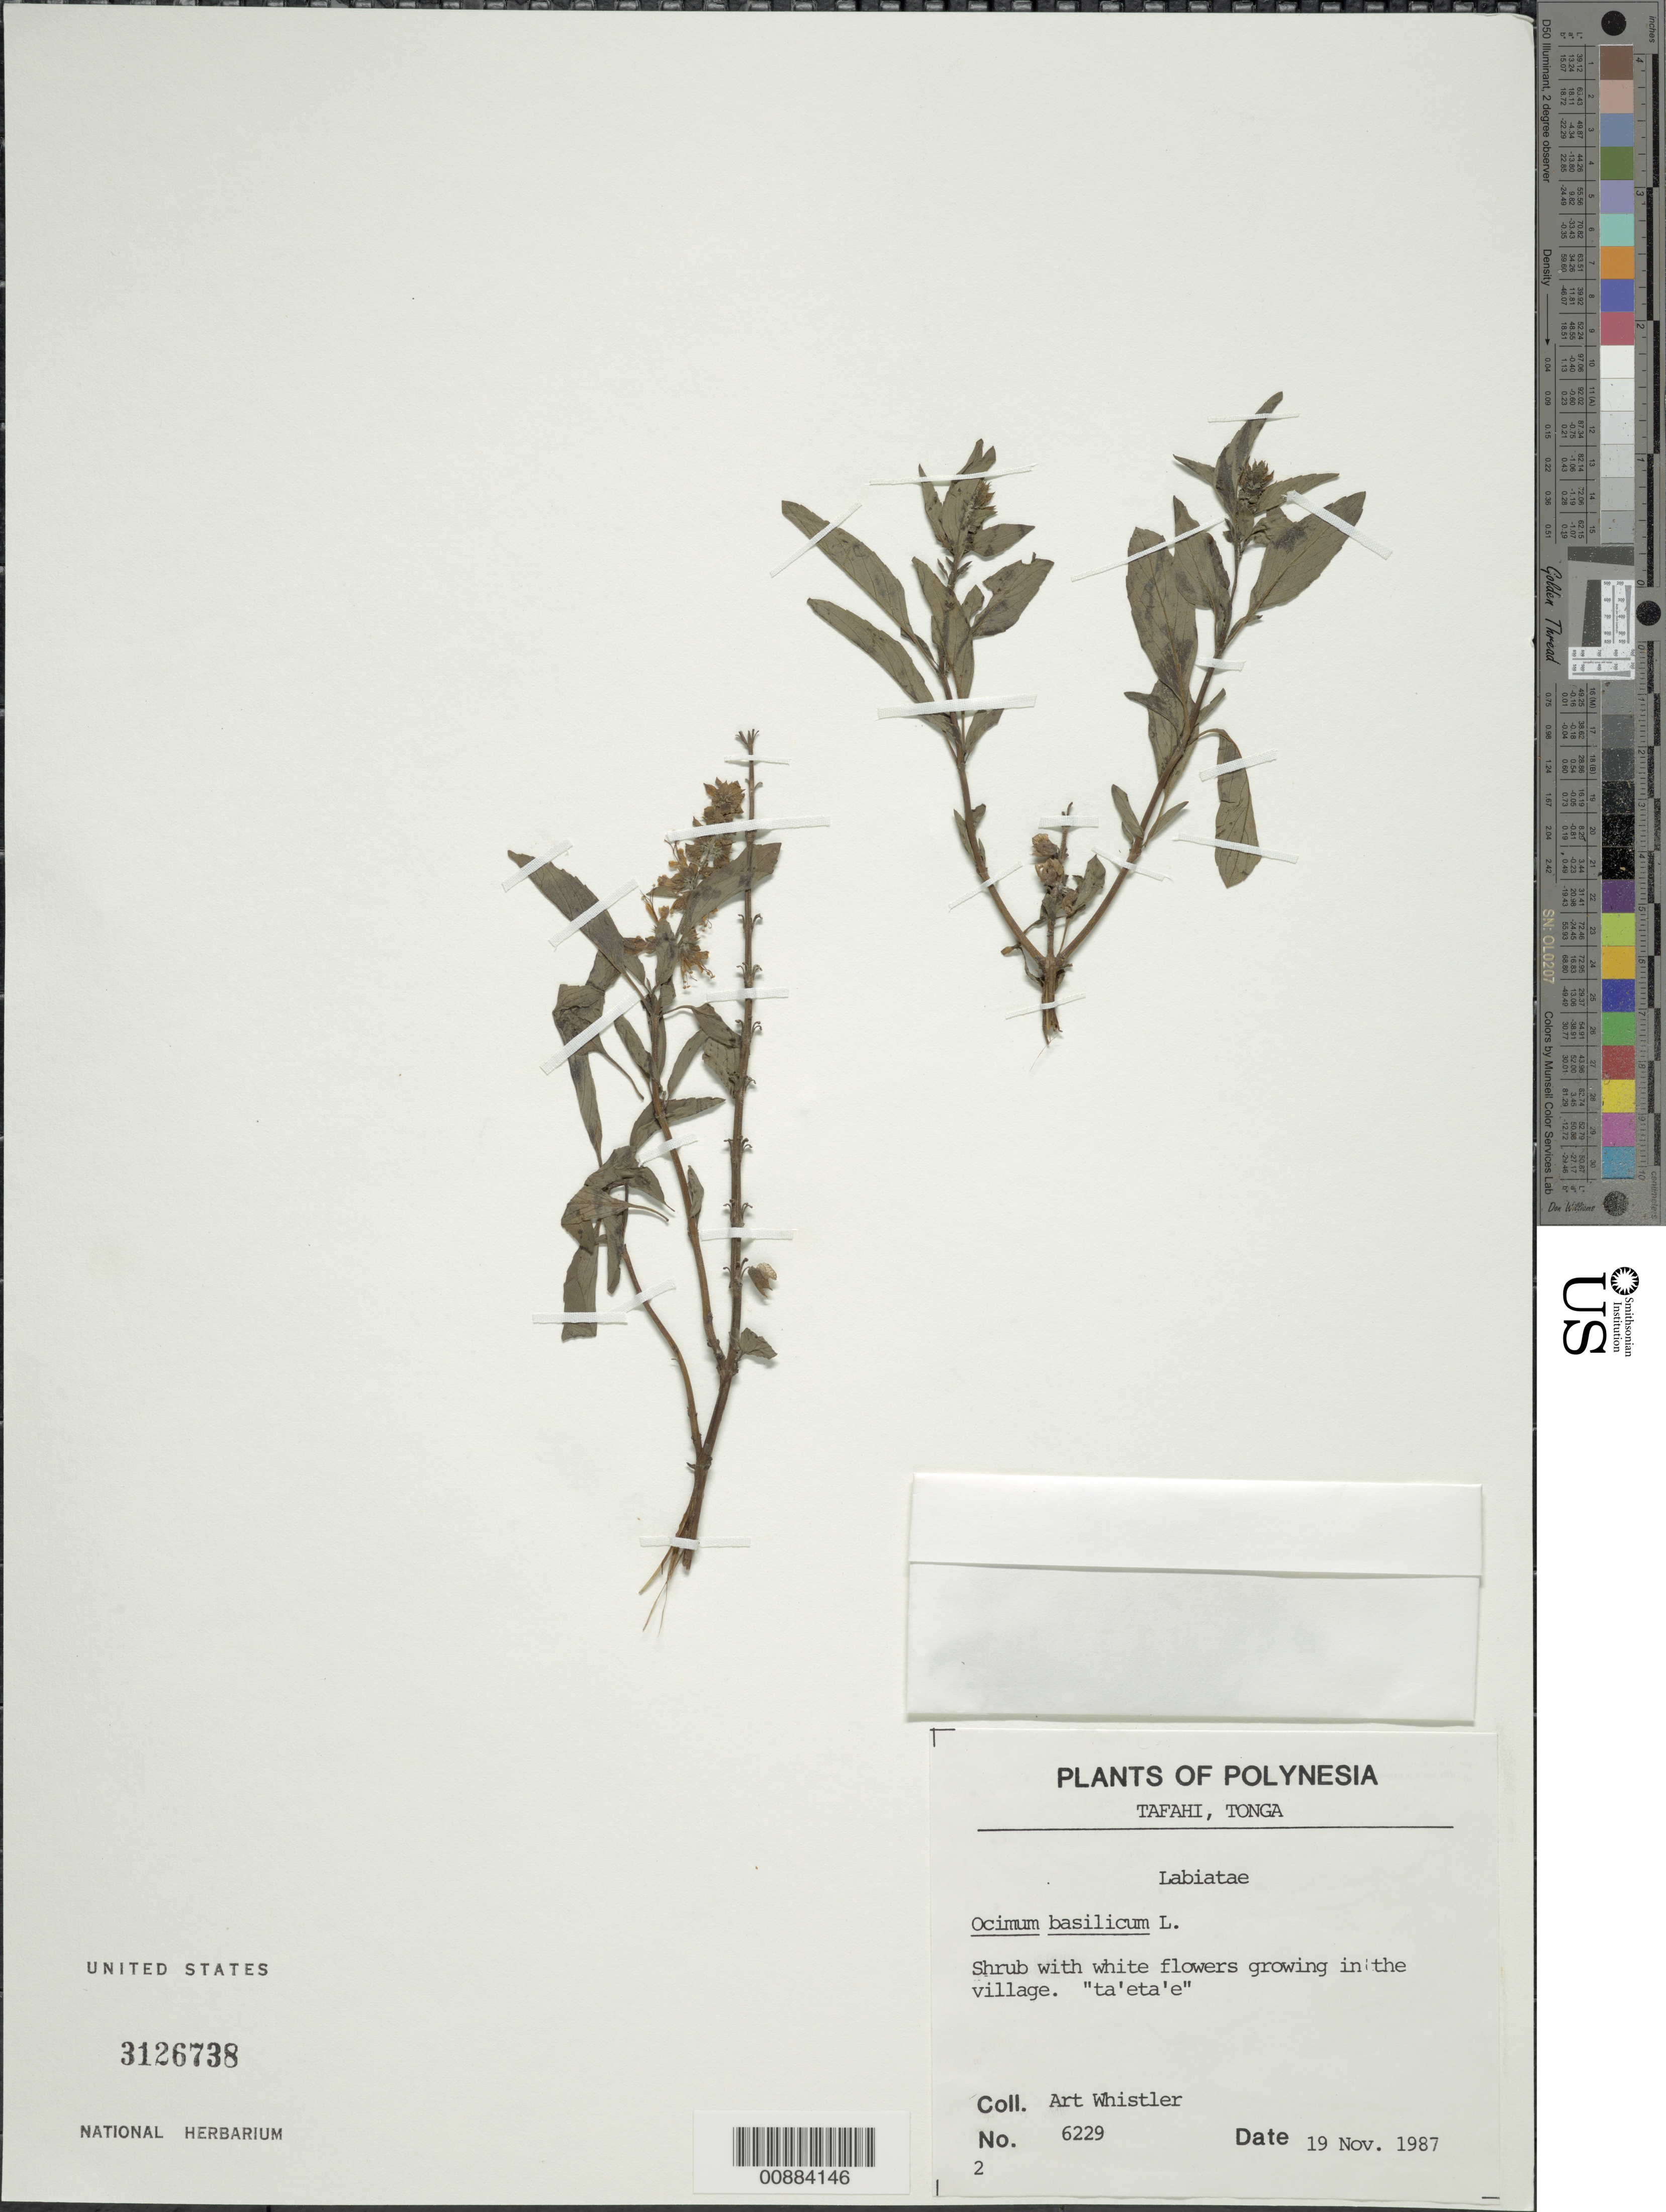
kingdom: Plantae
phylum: Tracheophyta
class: Magnoliopsida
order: Lamiales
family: Lamiaceae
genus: Ocimum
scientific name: Ocimum basilicum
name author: L.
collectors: A. Whistler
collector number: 6229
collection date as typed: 19 Nov 1987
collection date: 1987-11-19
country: Tonga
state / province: Tonga Outliers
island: Tafahi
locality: Tonga, Labiate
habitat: growing in village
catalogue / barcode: US 3126738